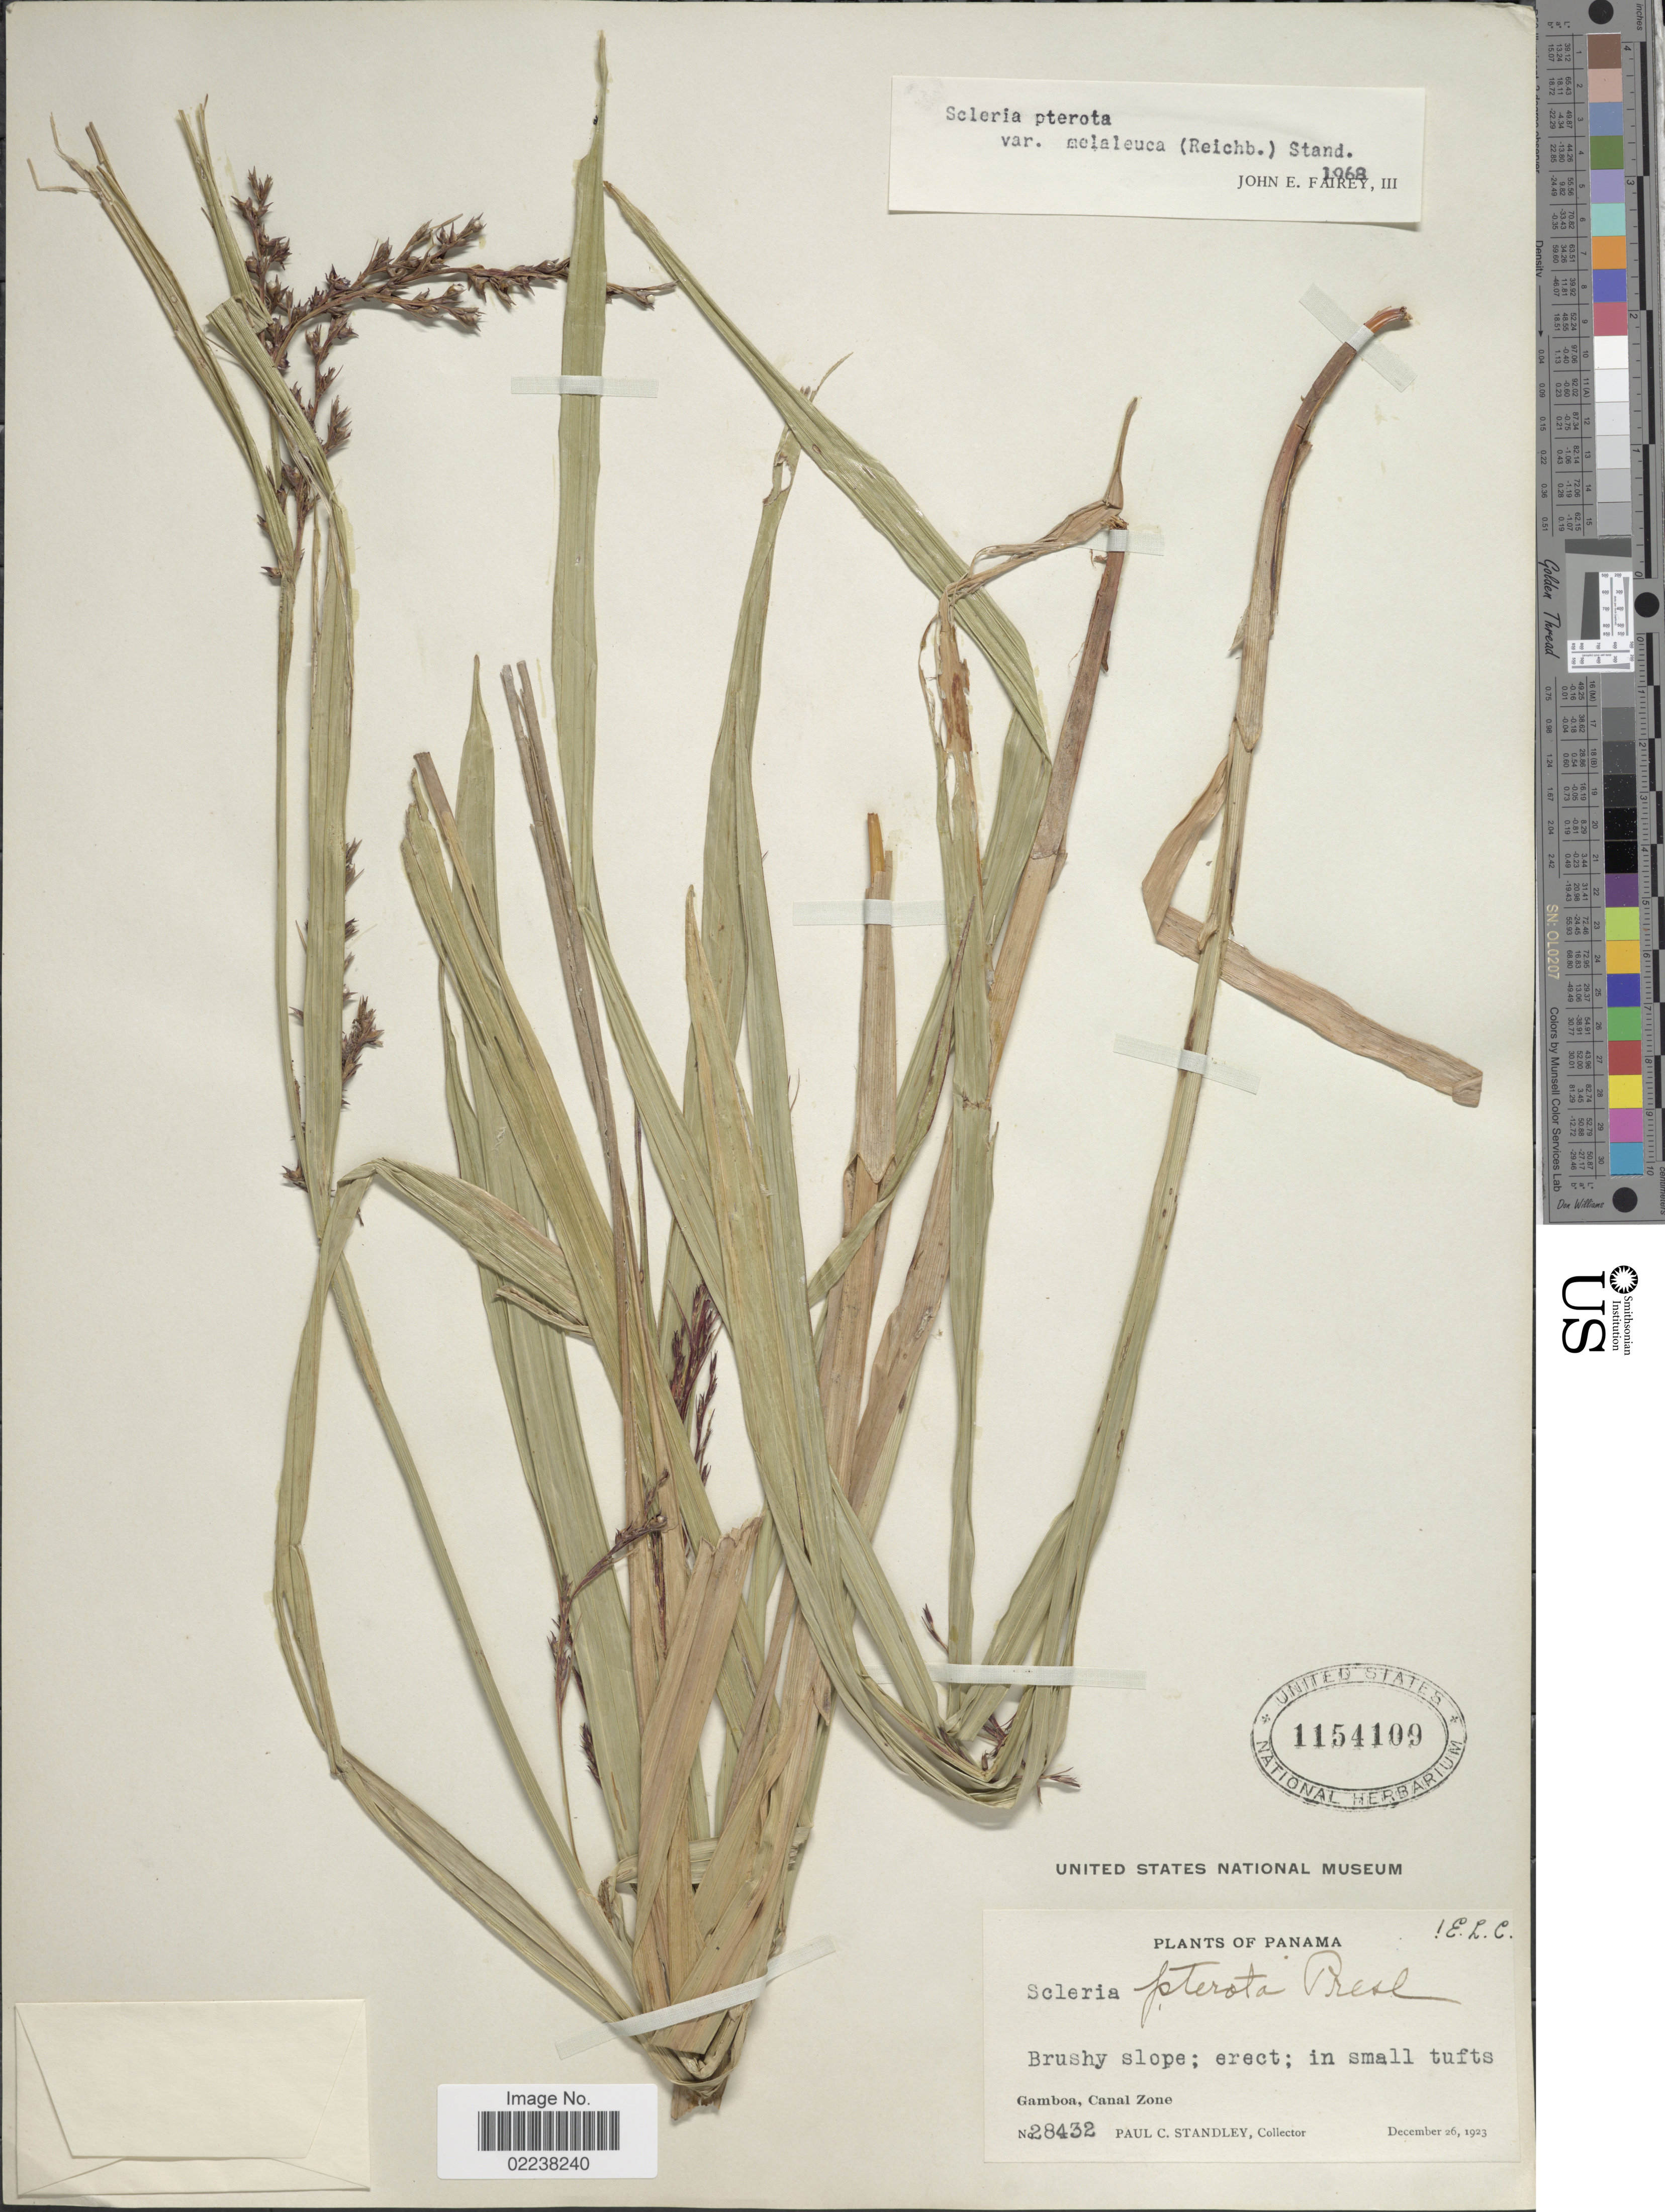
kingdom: Plantae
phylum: Tracheophyta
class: Liliopsida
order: Poales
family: Cyperaceae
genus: Scleria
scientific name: Scleria gaertneri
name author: Raddi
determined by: Strong, Mark T., (BOT), Smithsonian Institution - National Museum of Natural History (UNITED STATES)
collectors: P. C. Standley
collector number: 28432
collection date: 1923-12-26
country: Panama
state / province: Colón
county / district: Canal Zone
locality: Gamboa, Canal Zone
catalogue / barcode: US 1154109